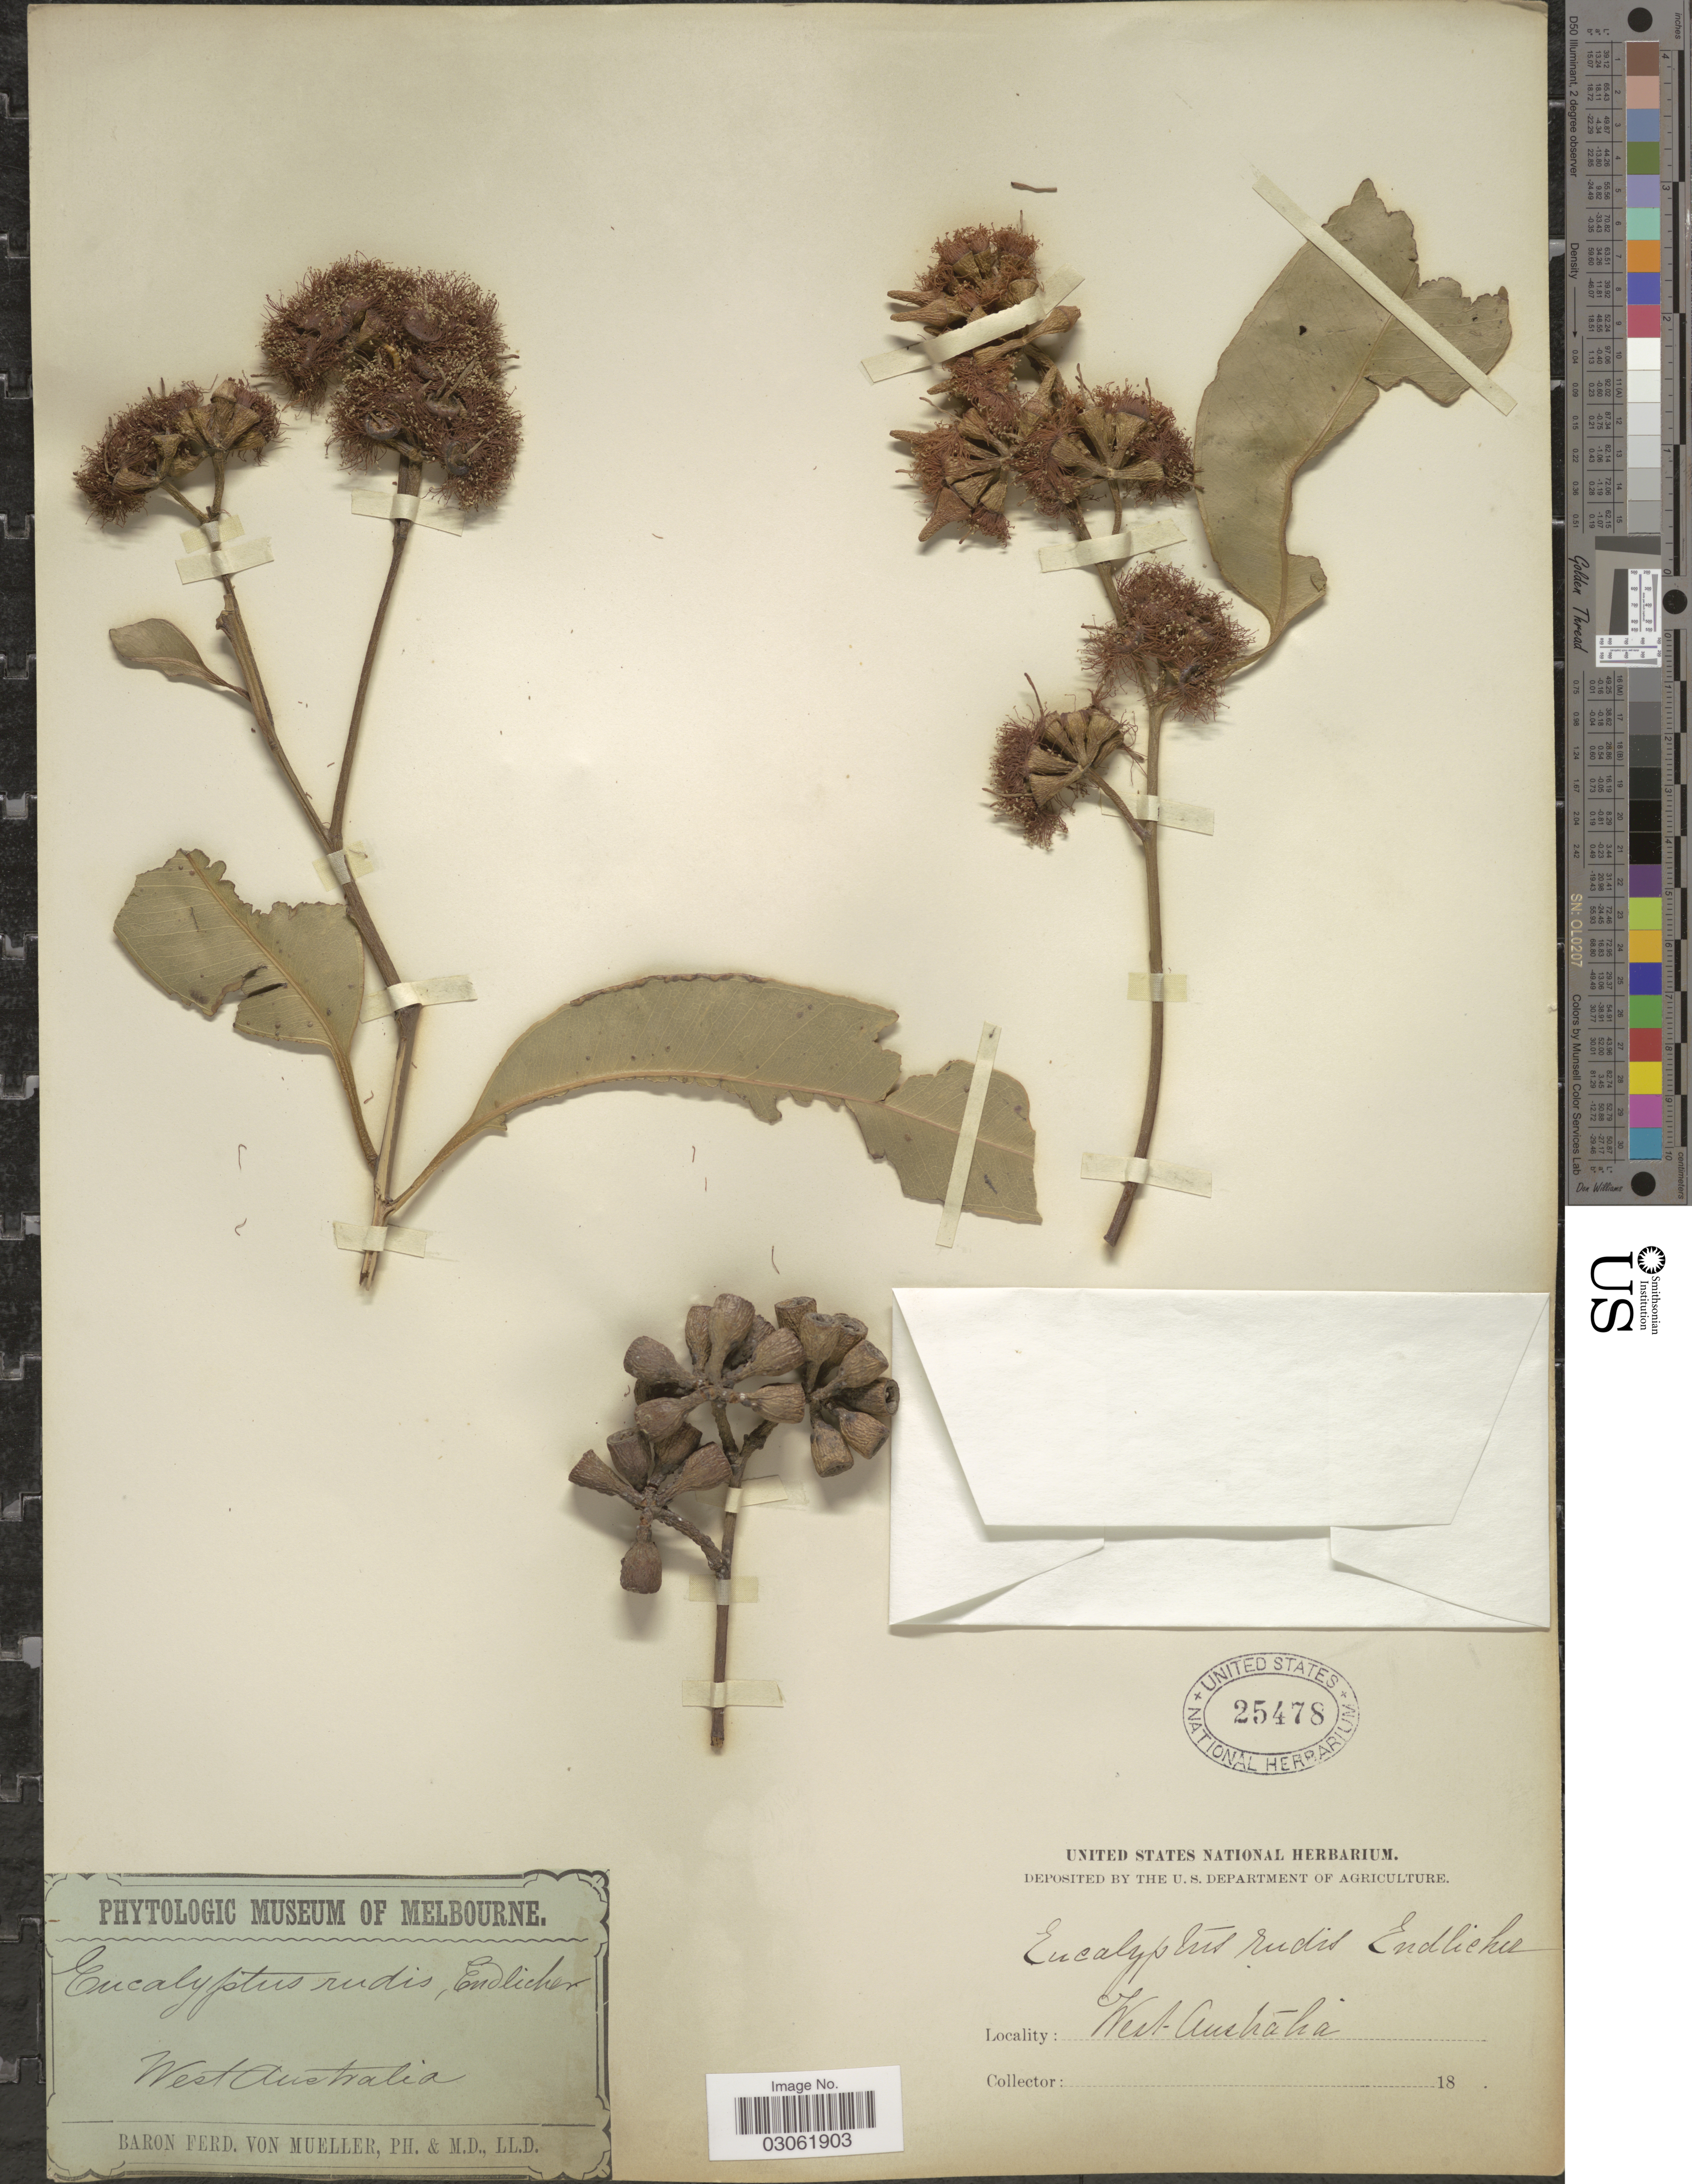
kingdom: Plantae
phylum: Tracheophyta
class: Magnoliopsida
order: Myrtales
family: Myrtaceae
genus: Eucalyptus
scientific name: Eucalyptus rudis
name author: Endl.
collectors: B. von Mueller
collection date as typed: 18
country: Australia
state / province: Western Australia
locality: West Australia.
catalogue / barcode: US 25478